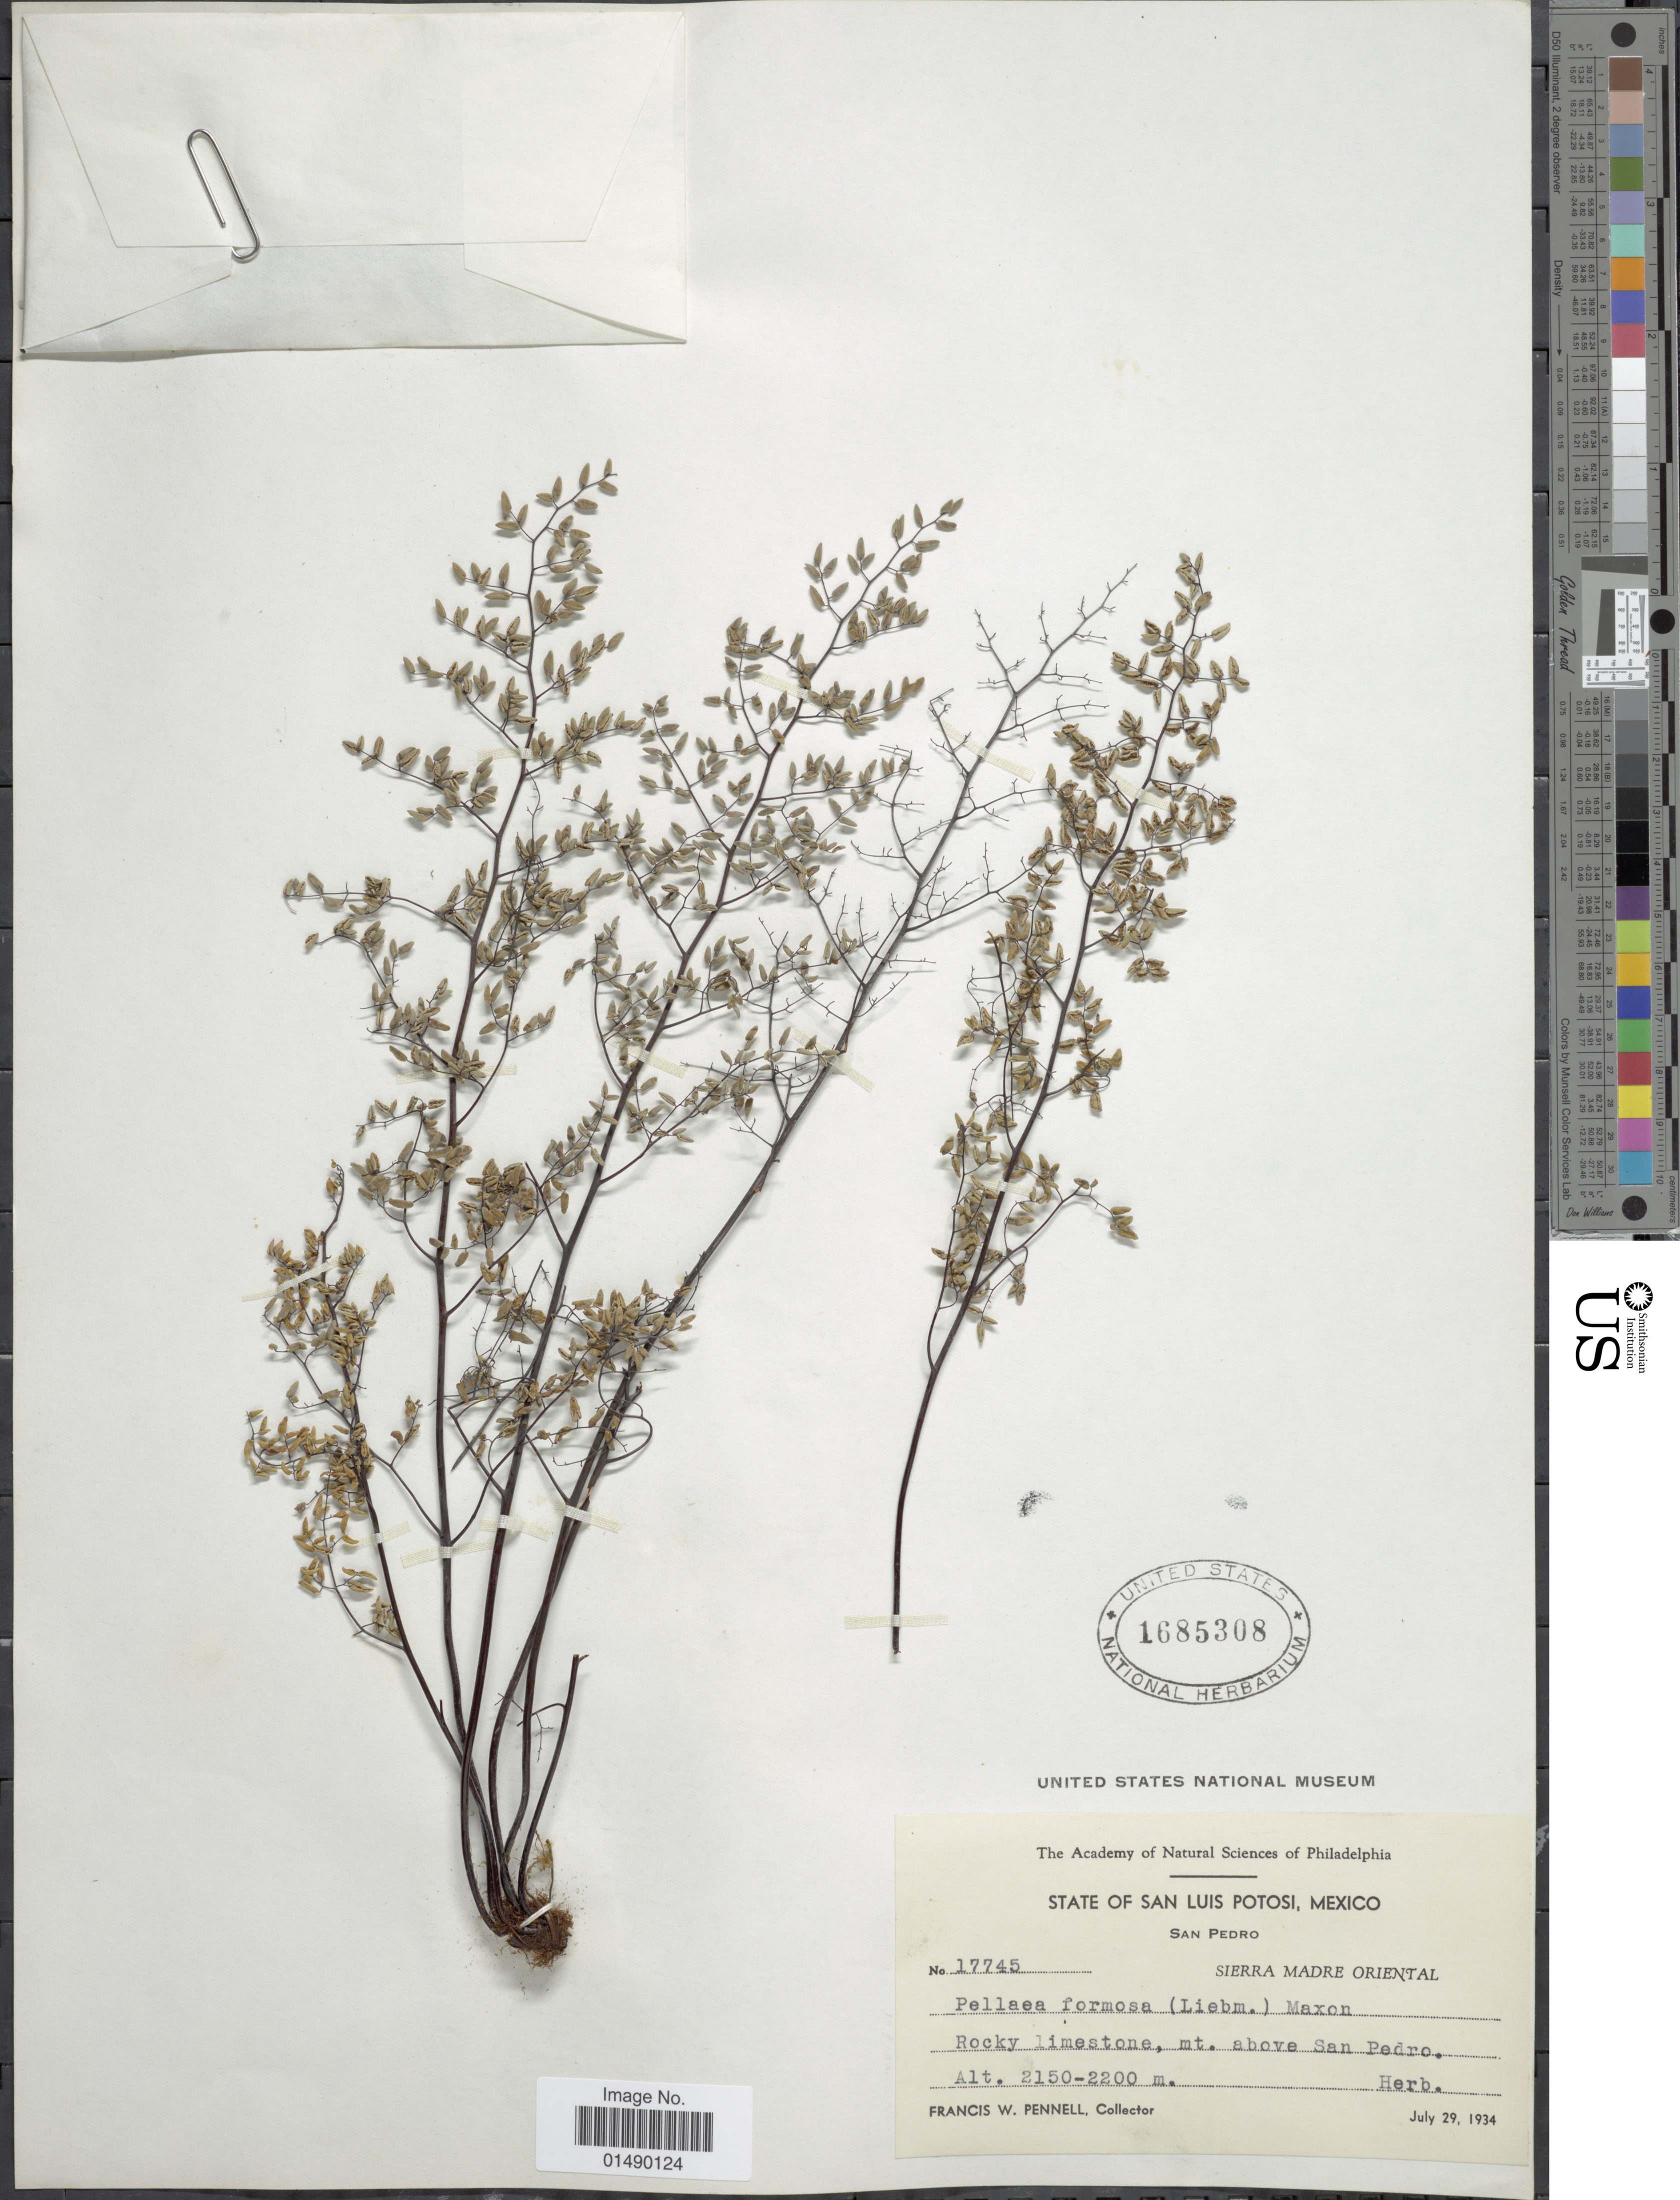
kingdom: Plantae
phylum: Tracheophyta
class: Polypodiopsida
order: Polypodiales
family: Pteridaceae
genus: Argyrochosma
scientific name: Argyrochosma formosa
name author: (Liebm.) Windham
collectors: F. W. Pennell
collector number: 17745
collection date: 1934-07-29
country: Mexico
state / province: San Luis Potosí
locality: Mexico, San Pedro, Sierra Madre Oriental, rocky limestone, mt. above San Pedro.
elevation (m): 2150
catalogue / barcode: US 1685308